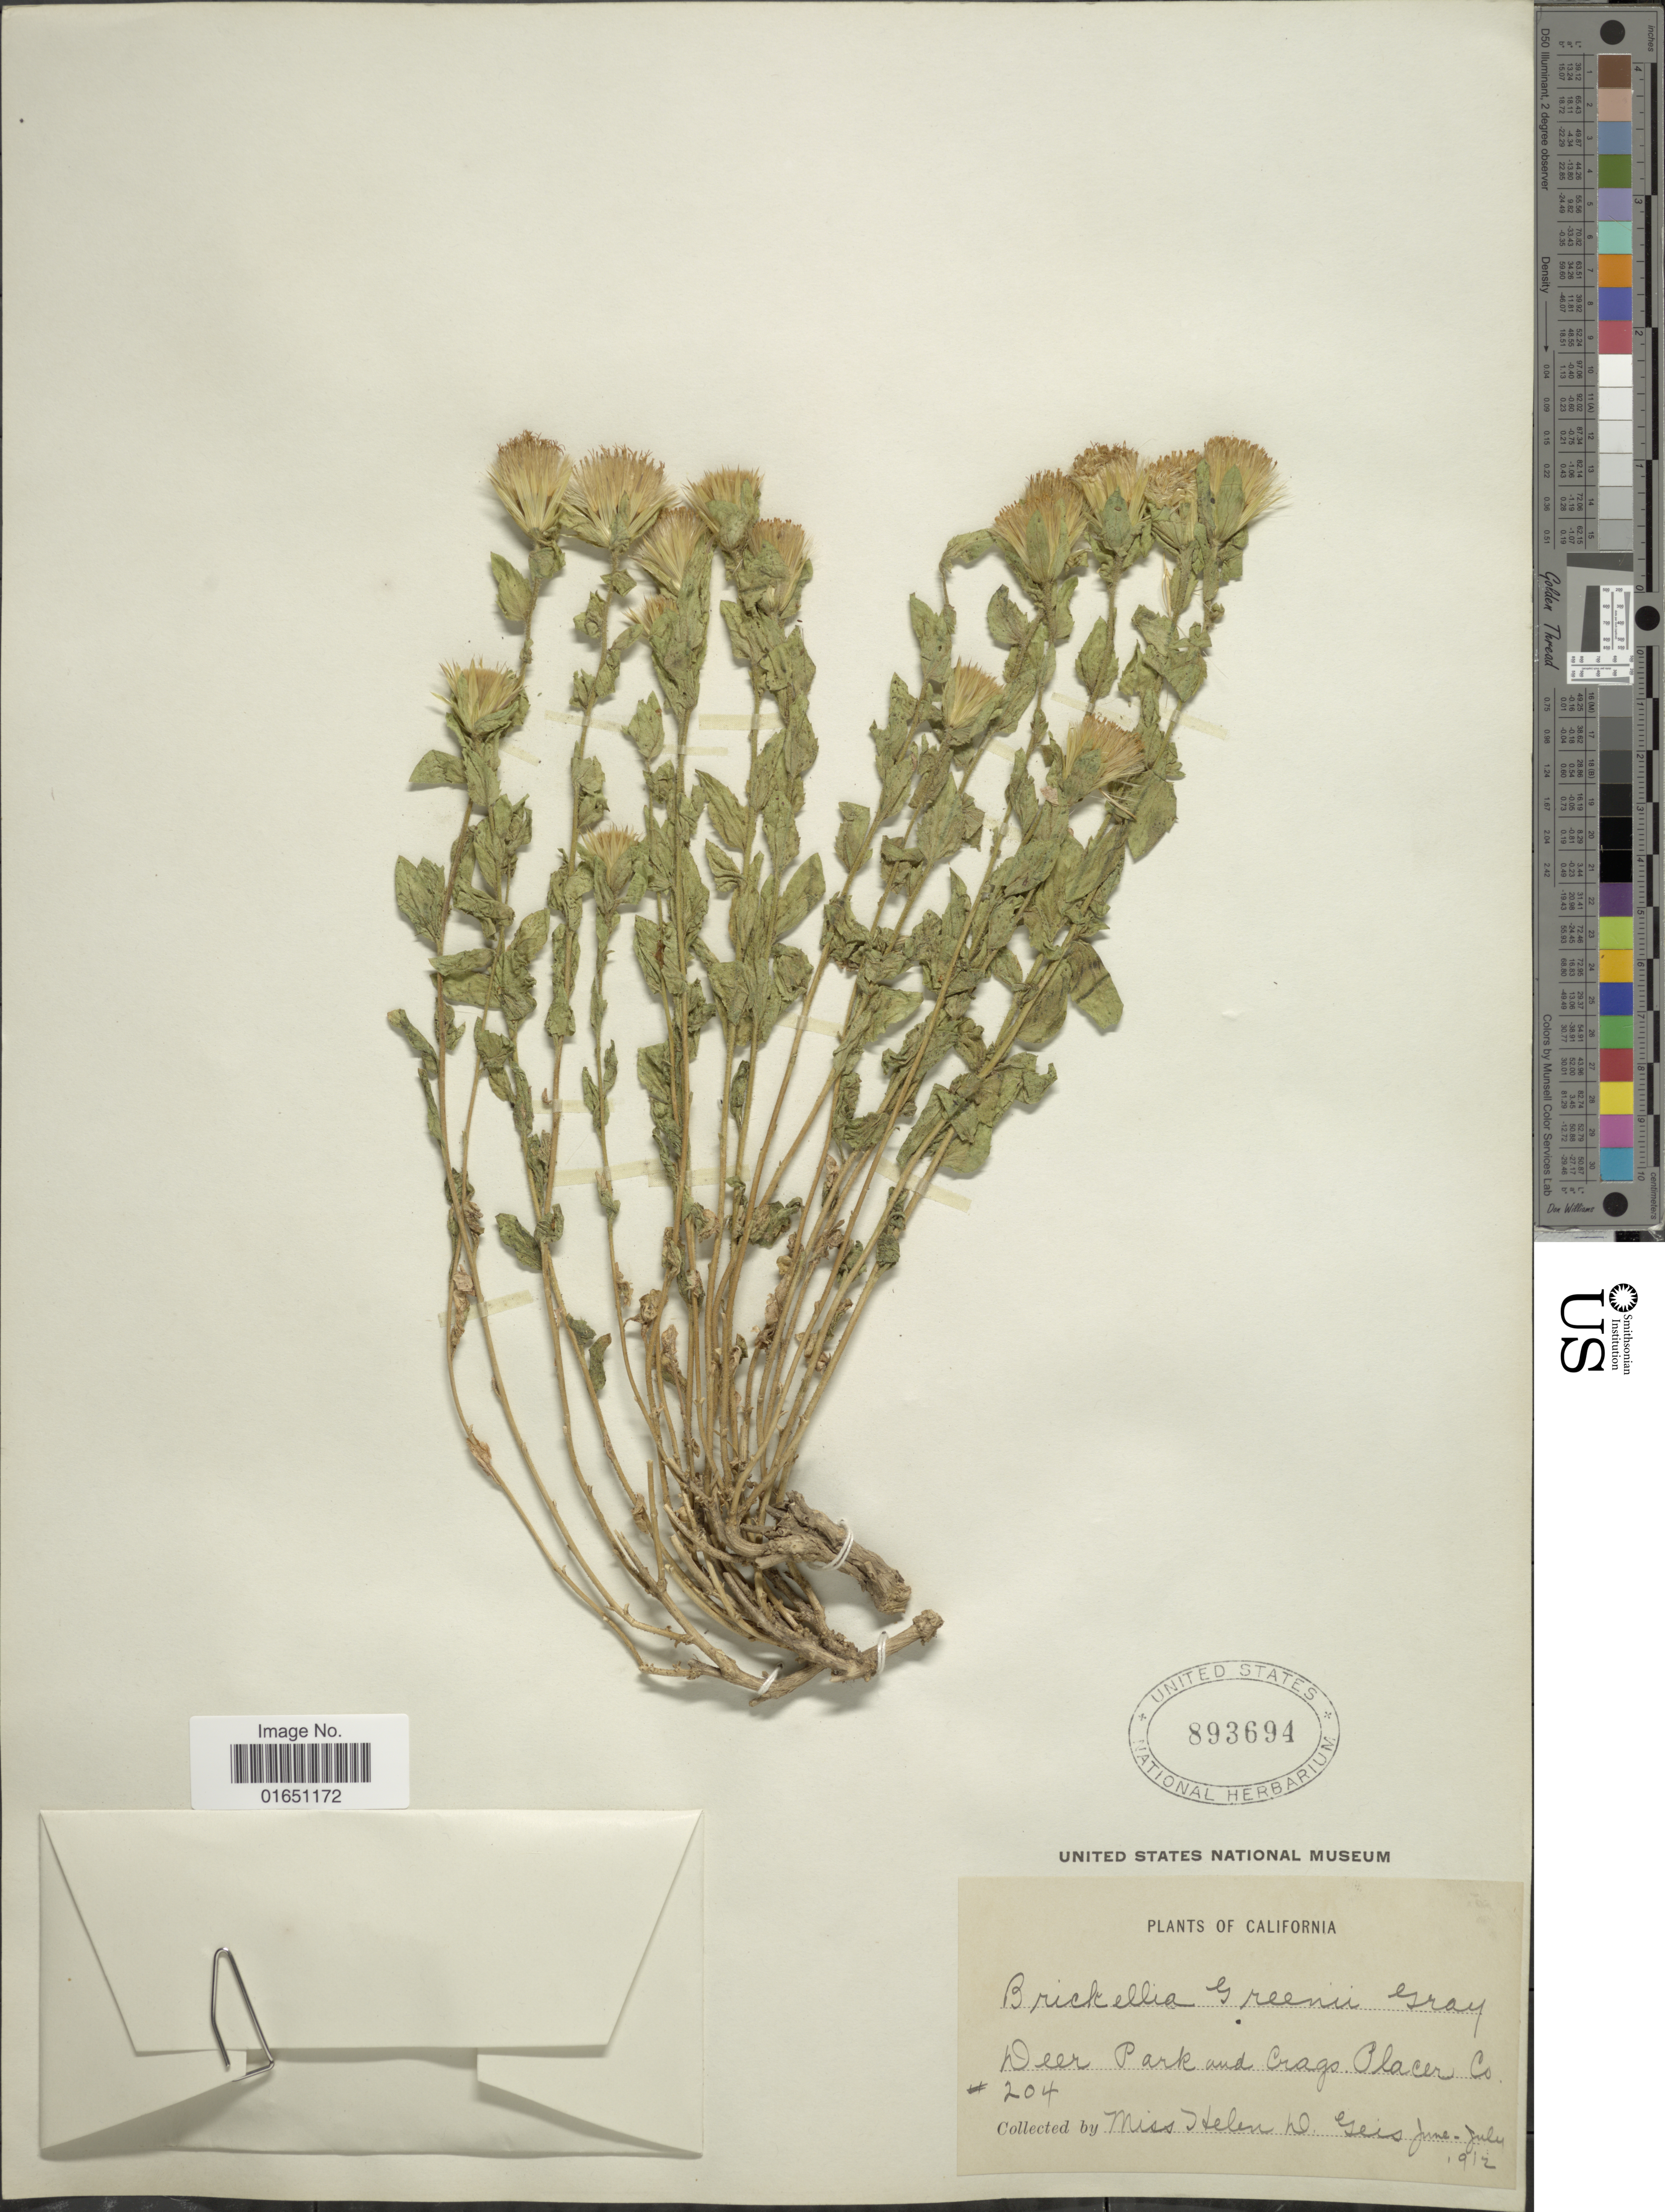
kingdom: Plantae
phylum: Tracheophyta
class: Magnoliopsida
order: Asterales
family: Asteraceae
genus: Brickellia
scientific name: Brickellia greenei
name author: A. Gray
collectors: H. Geis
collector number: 204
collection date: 1912-06/1912-07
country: United States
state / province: California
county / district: Placer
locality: Deer Park and Crags Placer Co.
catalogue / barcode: US 893694